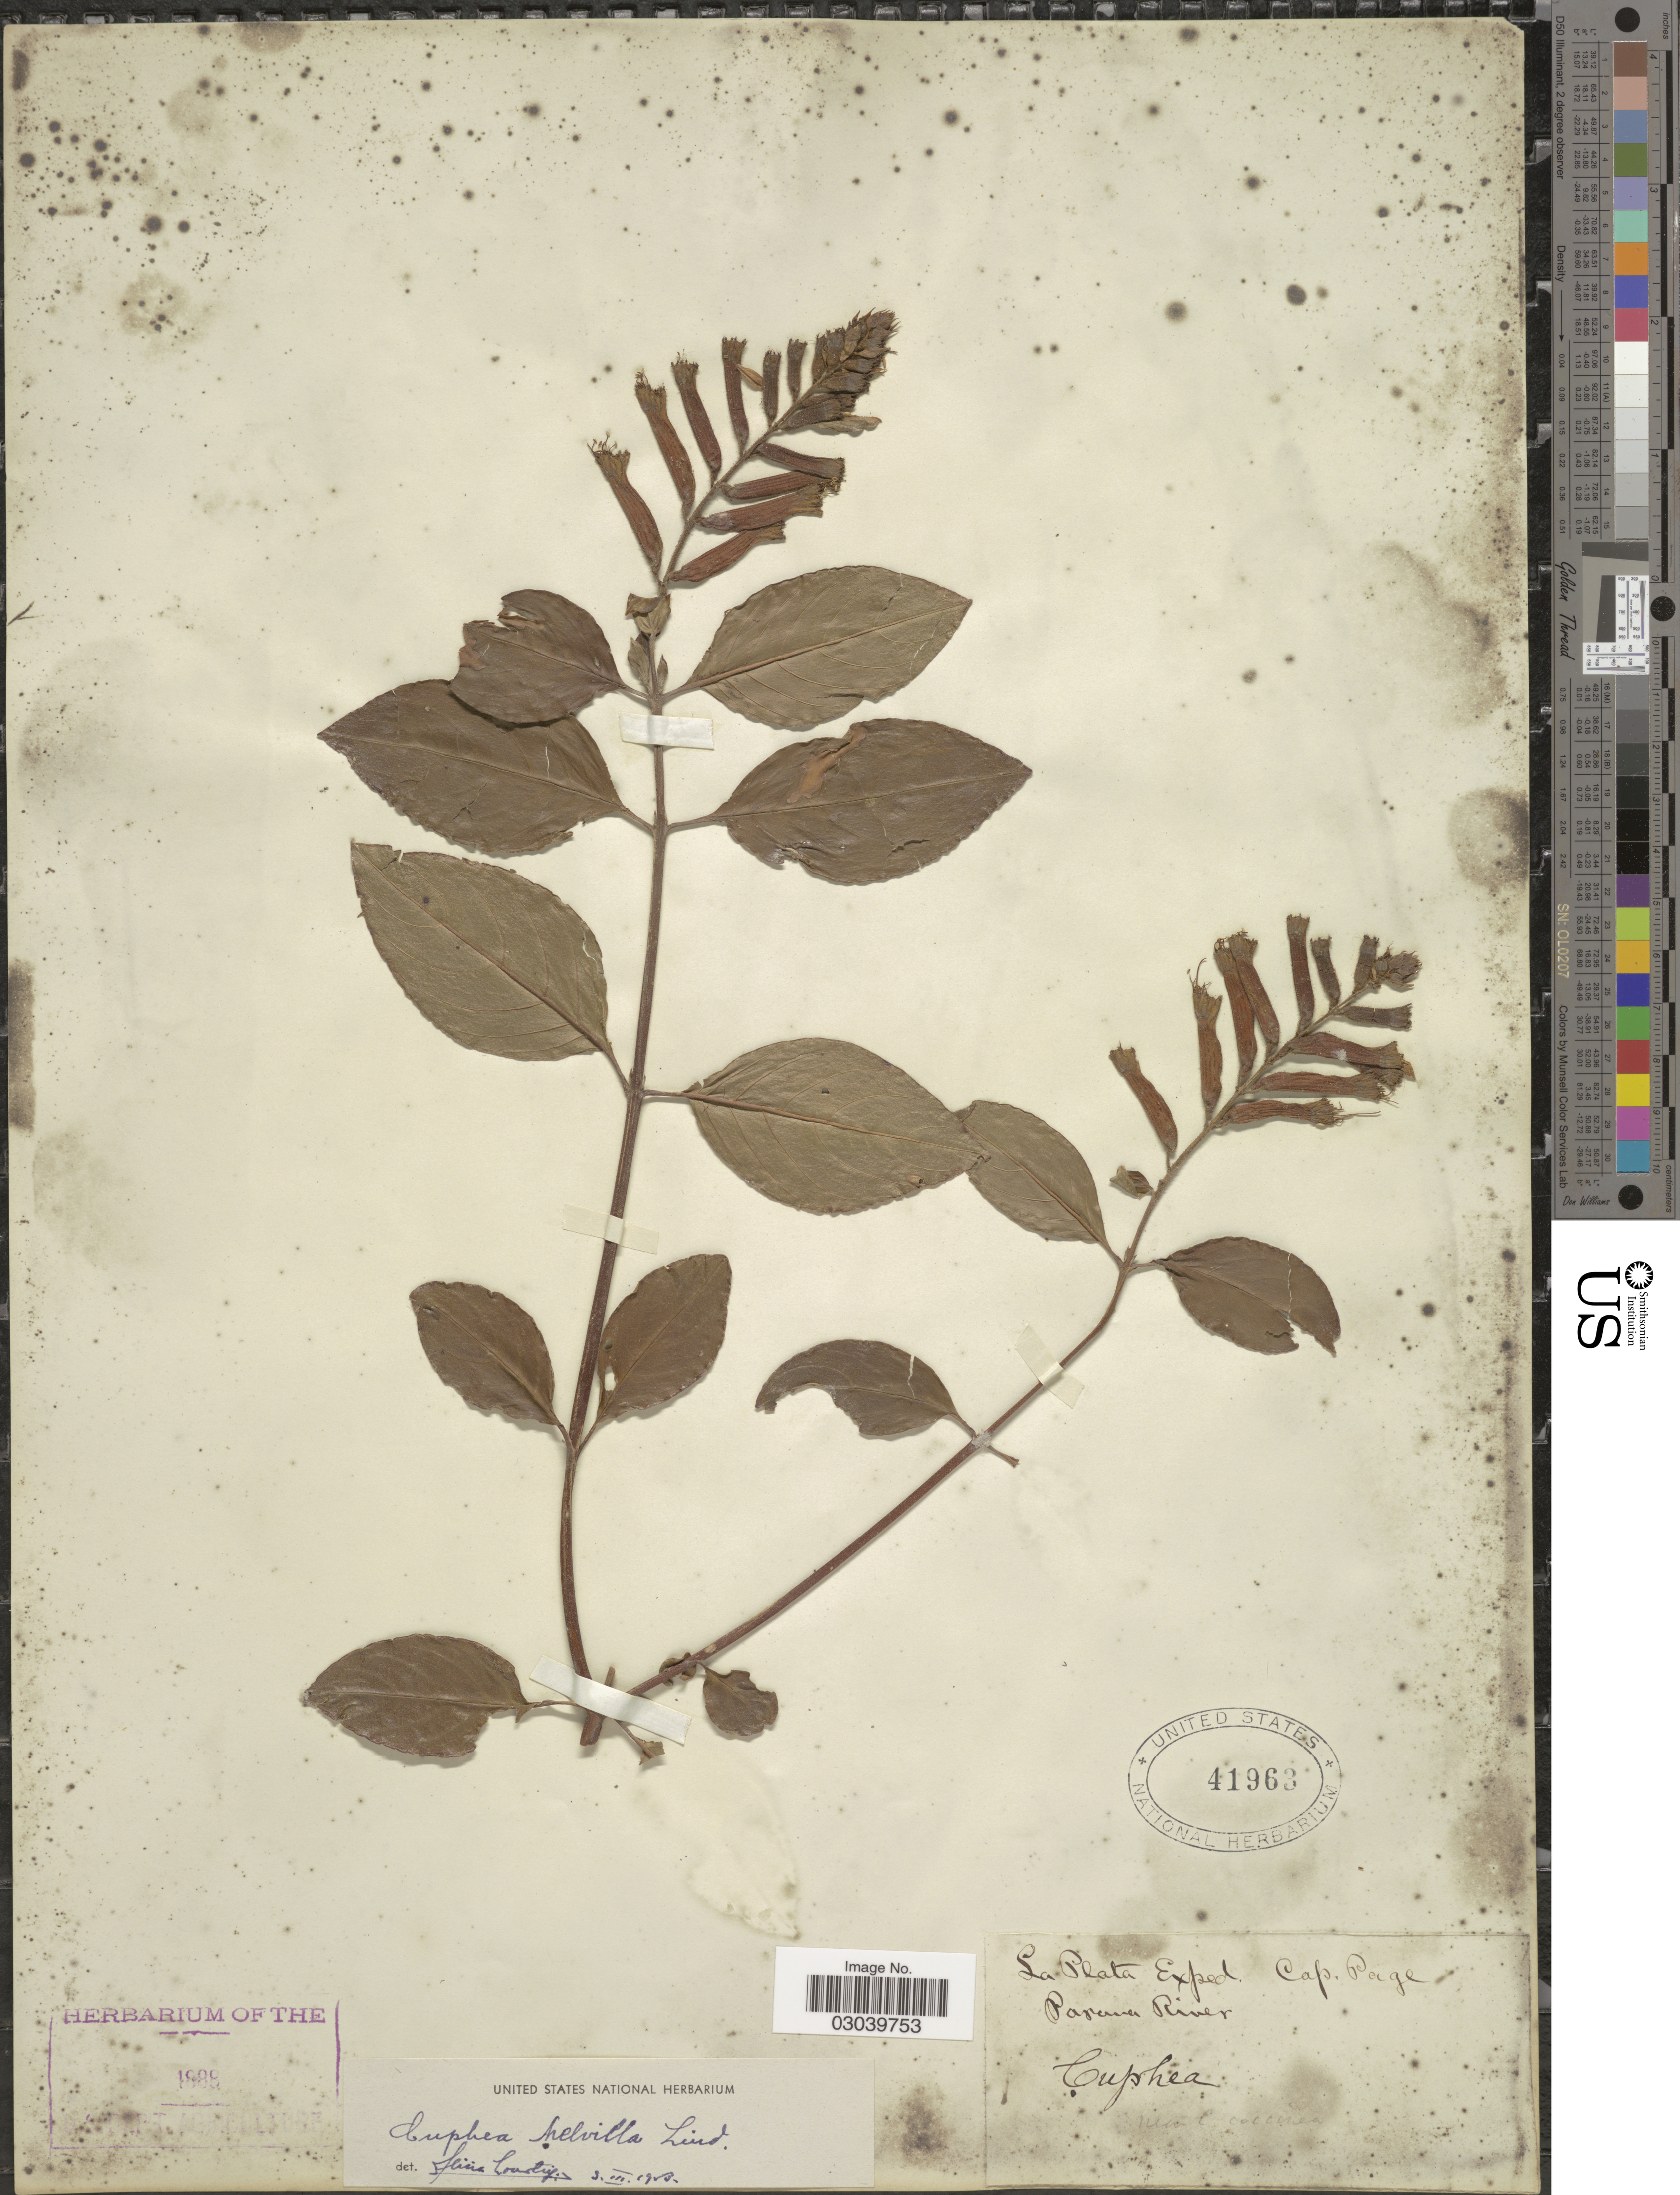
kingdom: Plantae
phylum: Tracheophyta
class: Magnoliopsida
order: Myrtales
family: Lythraceae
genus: Cuphea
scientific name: Cuphea melvilla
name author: Lindl.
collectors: Capt. Page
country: Paraguay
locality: Paraguay River.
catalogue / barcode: US 41963